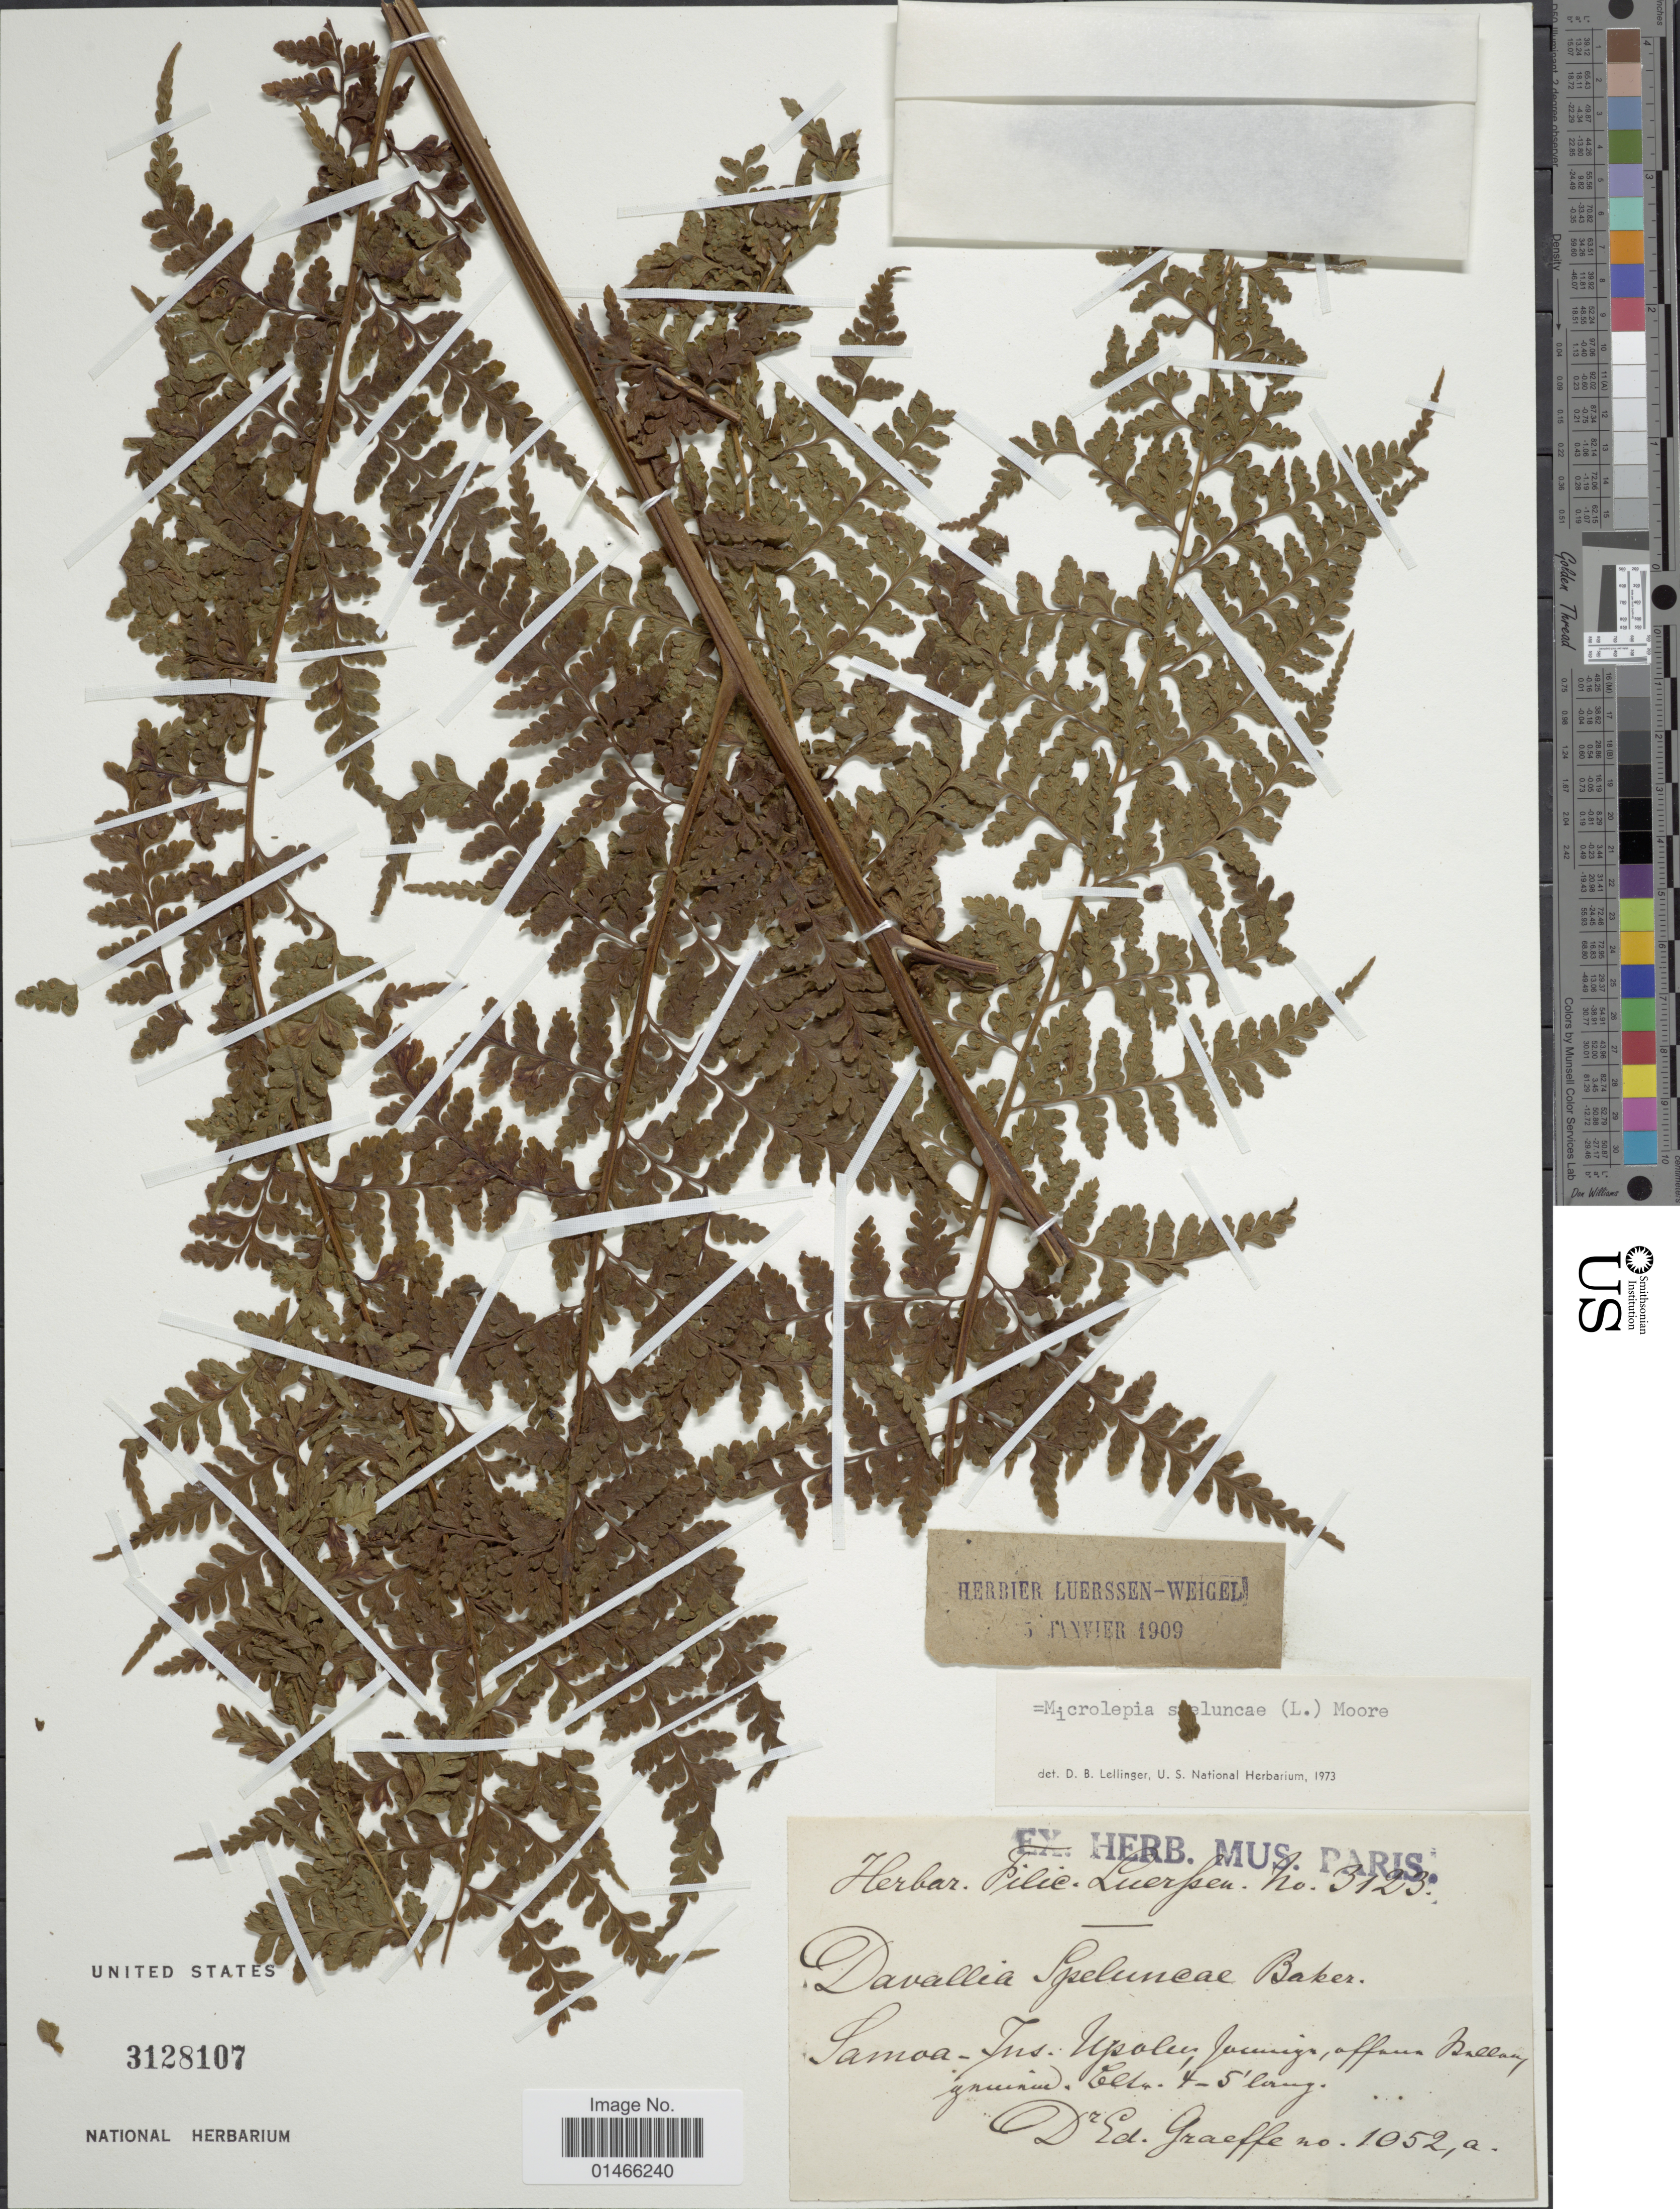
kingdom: Plantae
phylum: Tracheophyta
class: Polypodiopsida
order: Polypodiales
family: Dennstaedtiaceae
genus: Microlepia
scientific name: Microlepia speluncae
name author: (L.) T. Moore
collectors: E. Graeffe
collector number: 1052a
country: Samoa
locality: Samoa- Ins. Upolu, Jaminezu, afflans Ballang gnuineu. [interpreted]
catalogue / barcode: US 3128107